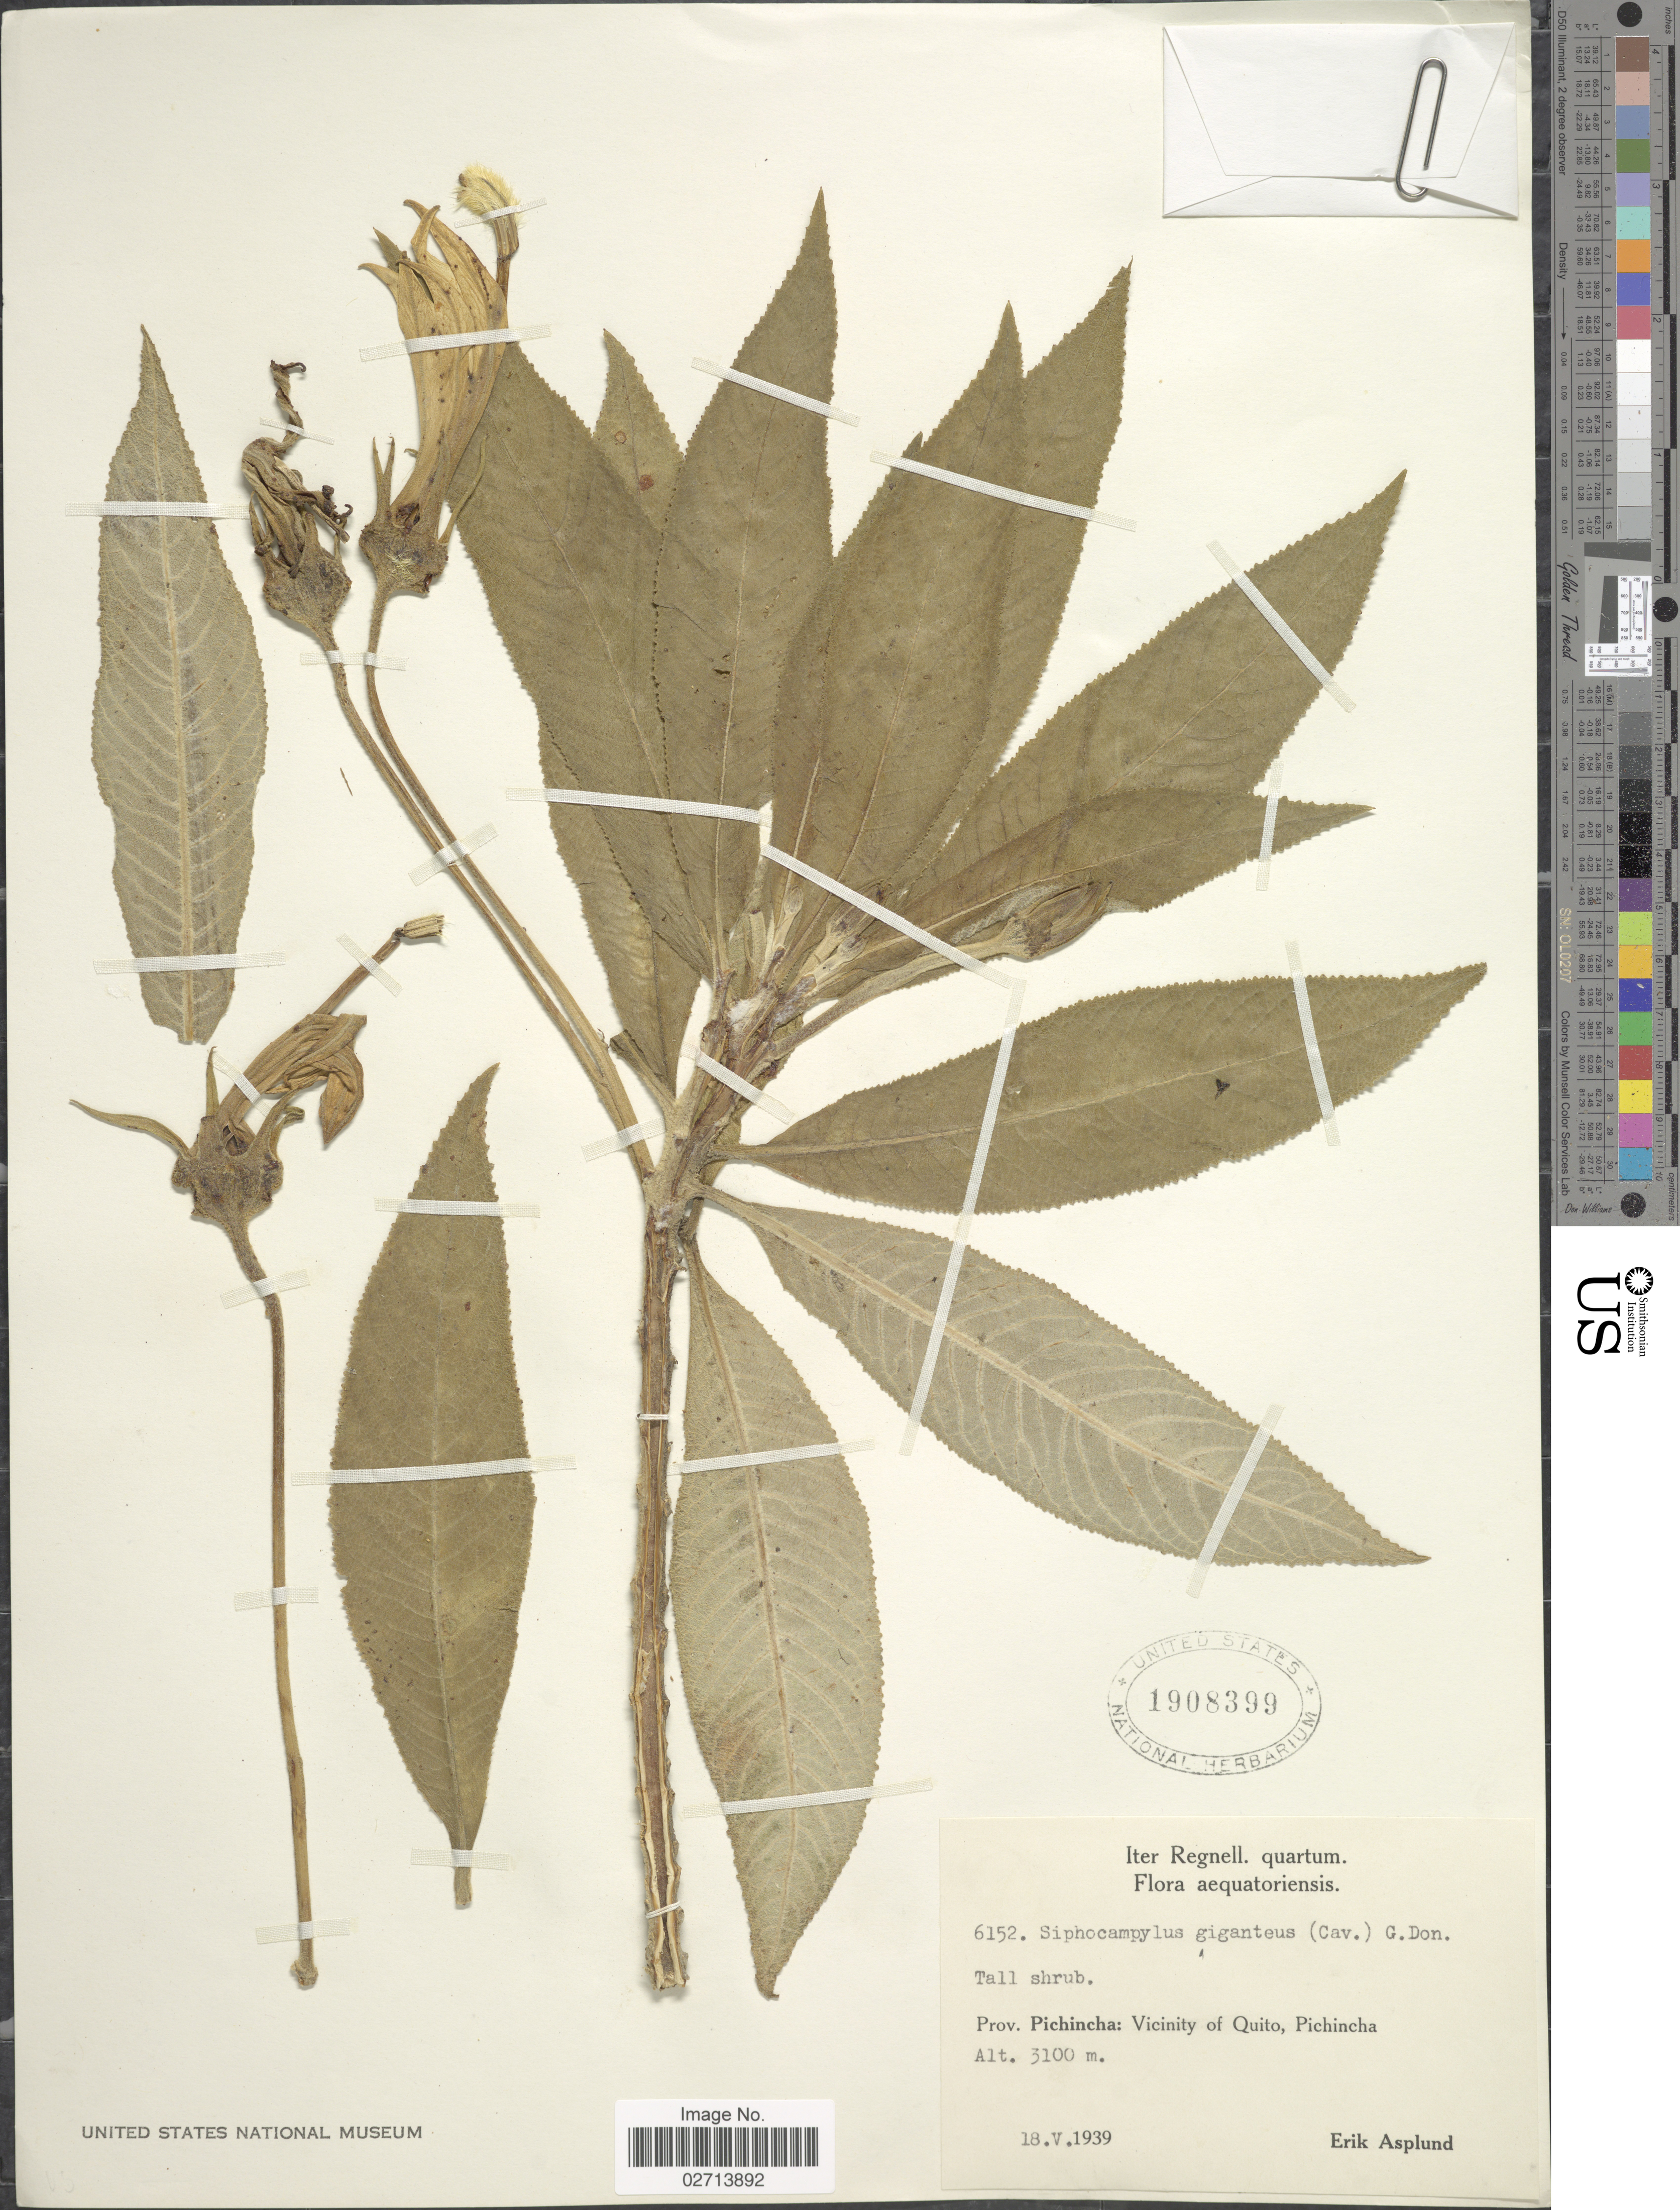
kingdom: Plantae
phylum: Tracheophyta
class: Magnoliopsida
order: Asterales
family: Campanulaceae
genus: Siphocampylus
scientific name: Siphocampylus giganteus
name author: (Cav.) G. Don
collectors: E. Asplund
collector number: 6152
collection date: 1939-05-18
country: Ecuador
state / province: Pichincha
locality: Vicinity of Quito, Pichincha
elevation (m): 3100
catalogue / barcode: US 1908399